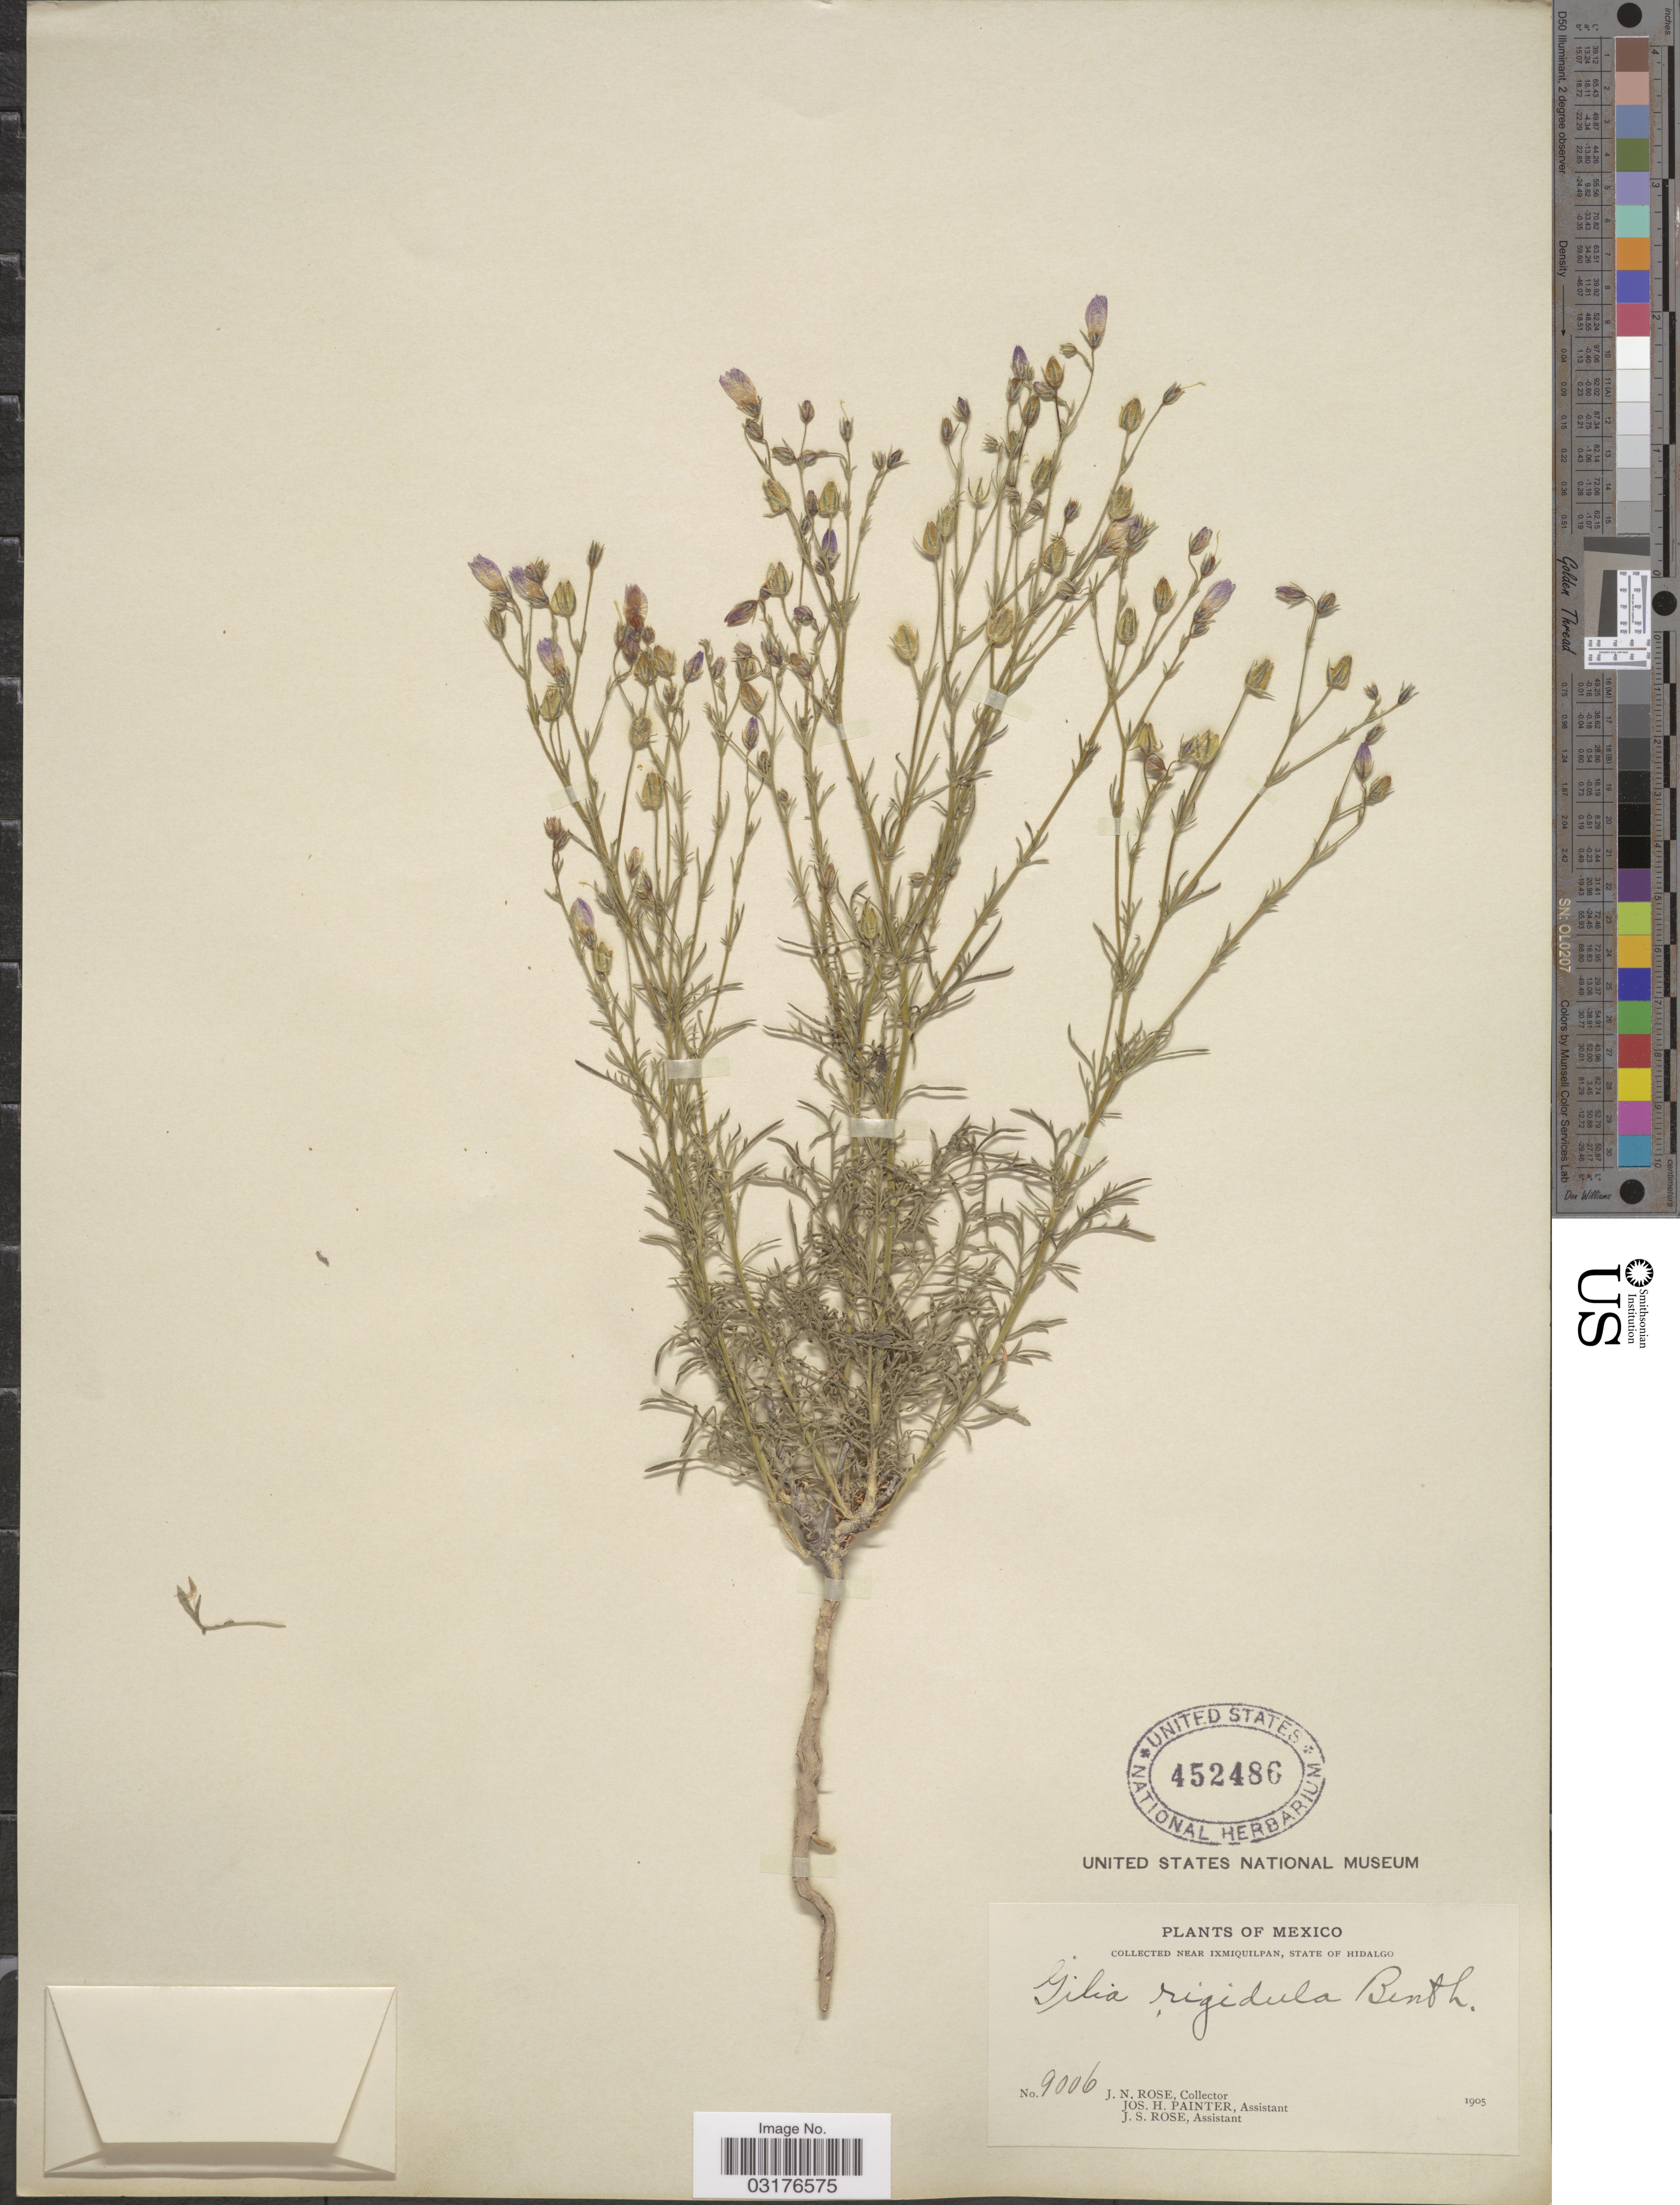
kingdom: Plantae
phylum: Tracheophyta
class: Magnoliopsida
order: Ericales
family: Polemoniaceae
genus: Giliastrum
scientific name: Giliastrum rigidulum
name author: (Benth.) Rydb.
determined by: Strong, Mark T., (BOT), Smithsonian Institution - National Museum of Natural History (UNITED STATES)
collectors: J. N. Rose, J. H. Painter & J. S. Rose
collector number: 9006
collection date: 1905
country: Mexico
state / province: Hidalgo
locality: Near Ixmiquilpan.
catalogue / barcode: US 452486